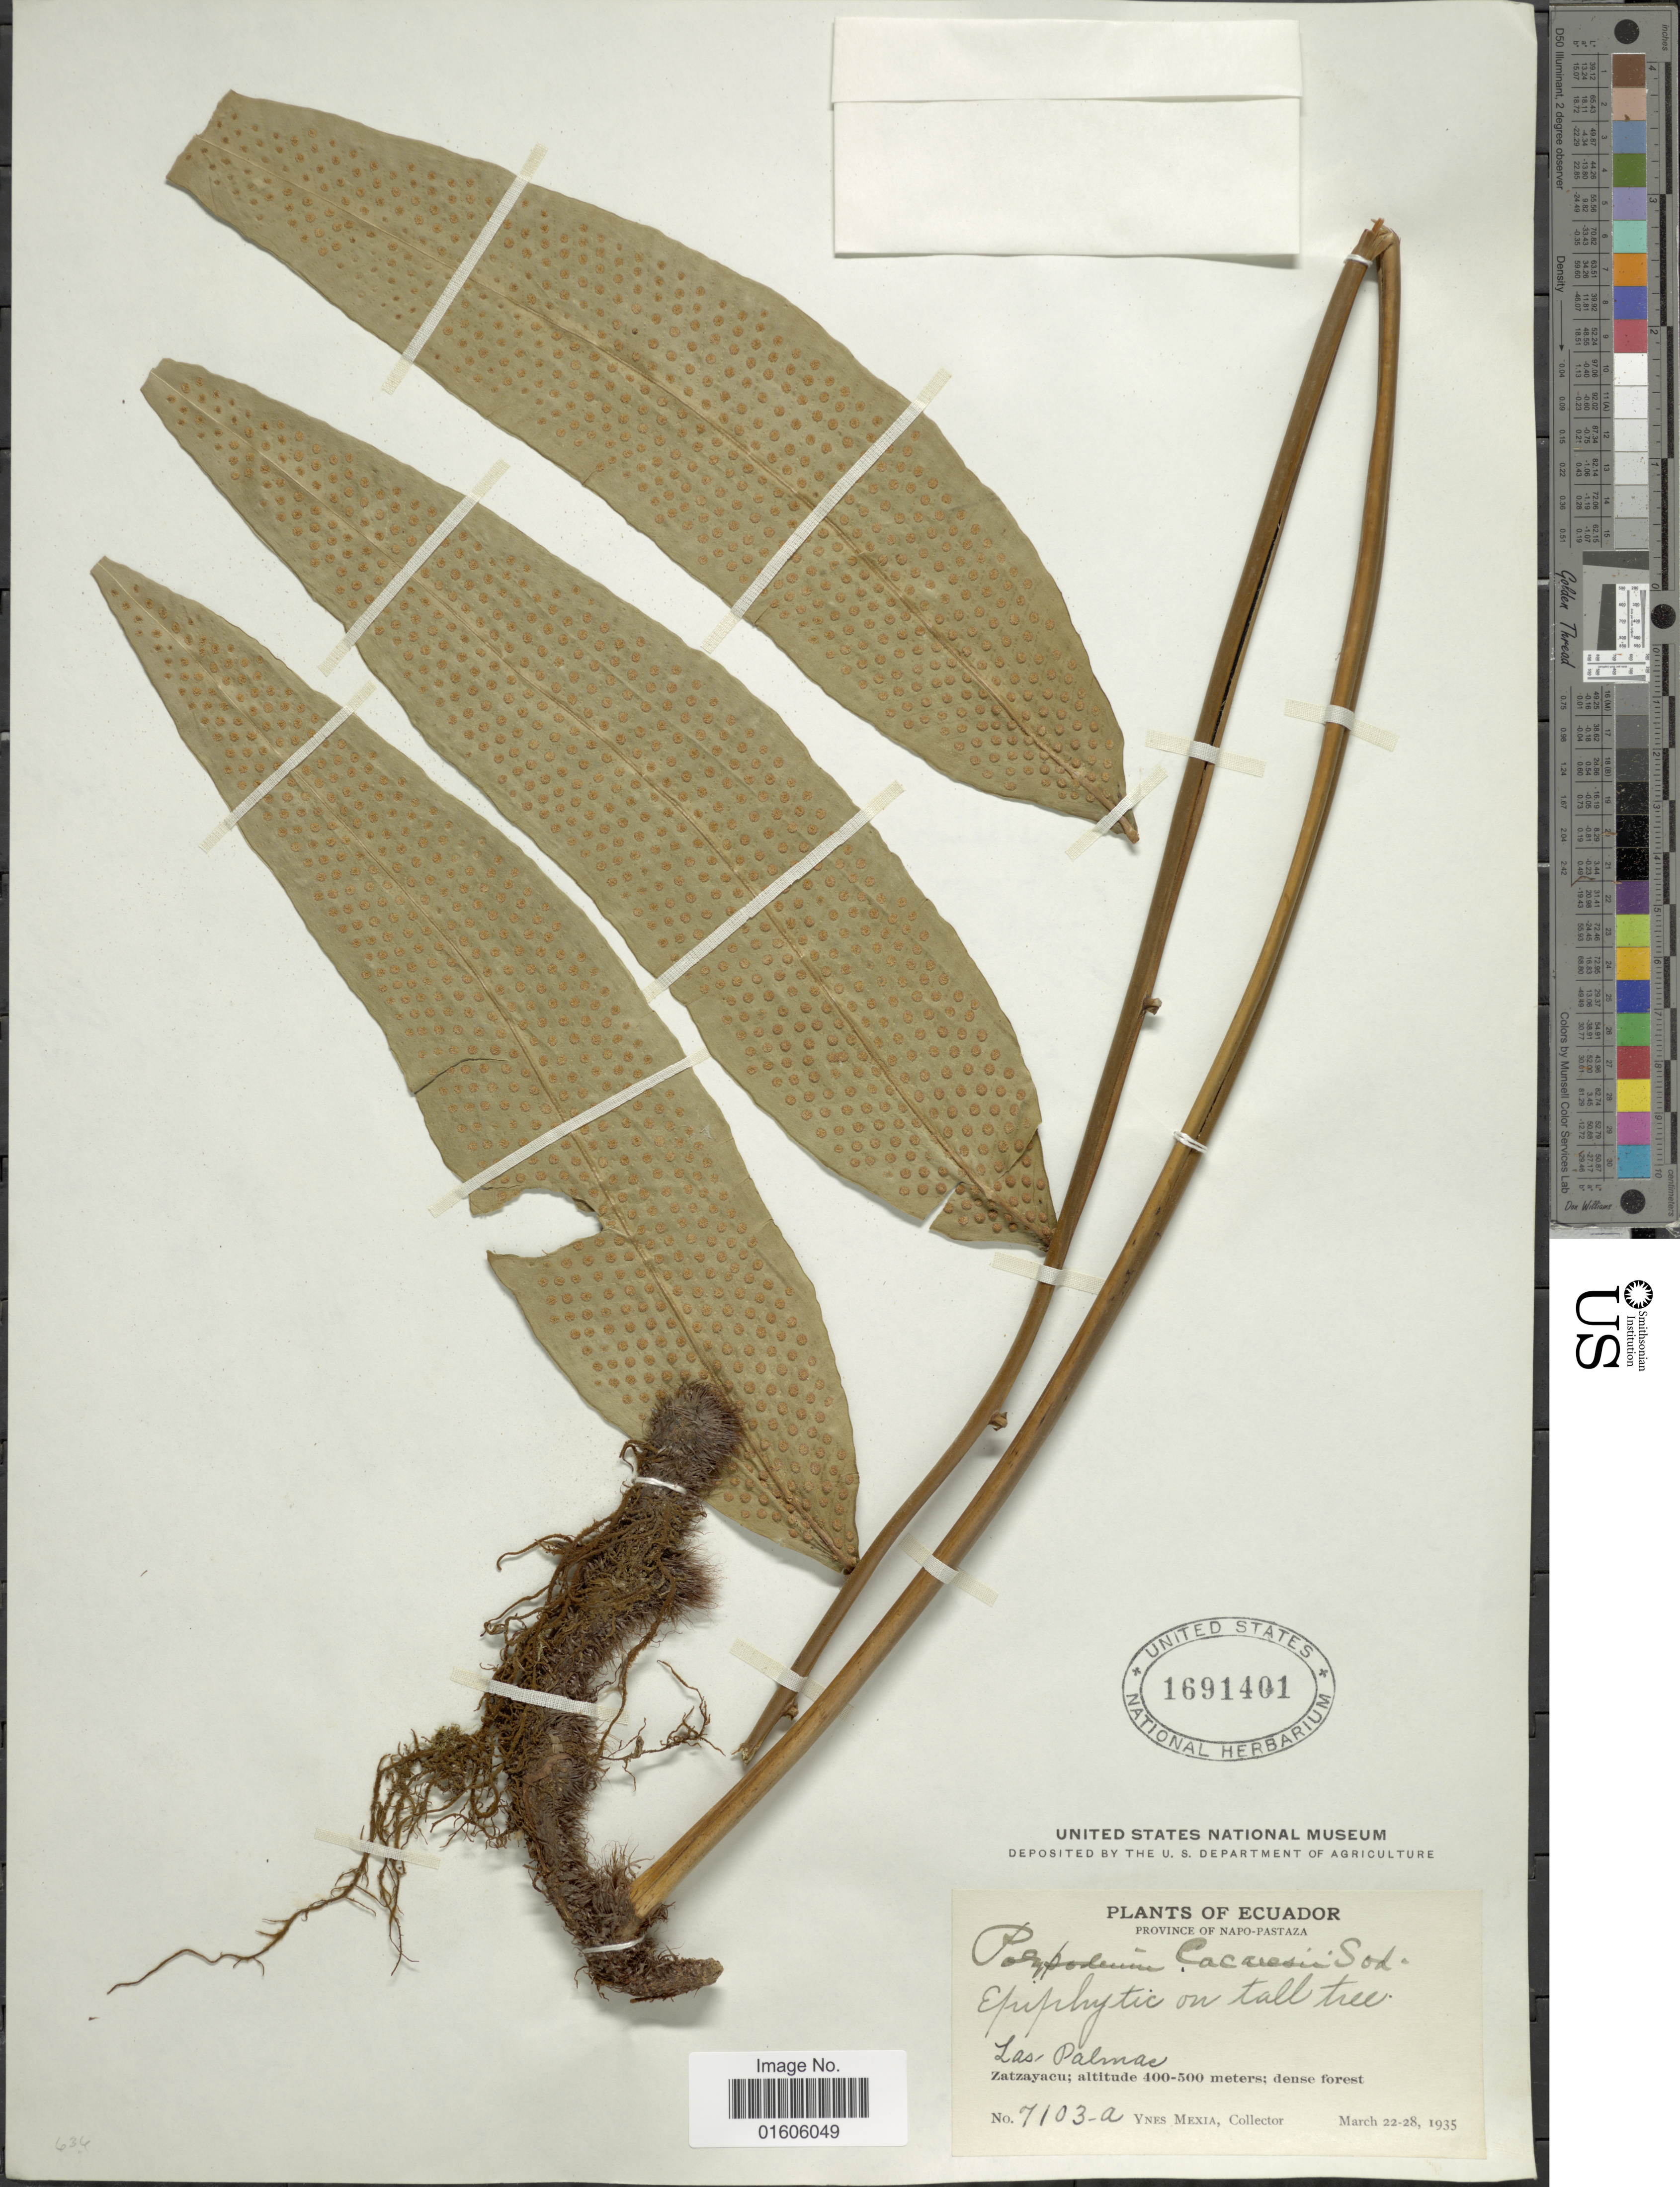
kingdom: Plantae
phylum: Tracheophyta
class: Polypodiopsida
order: Polypodiales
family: Polypodiaceae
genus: Serpocaulon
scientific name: Serpocaulon caceresii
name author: A.R. Sm.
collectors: Y. Mexia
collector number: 7103-a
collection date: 1935-03-22/1935-03-28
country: Ecuador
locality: Province of Napo-Pastaza. Las Palmc. Zatzayacu.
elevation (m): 400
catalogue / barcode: US 1691401